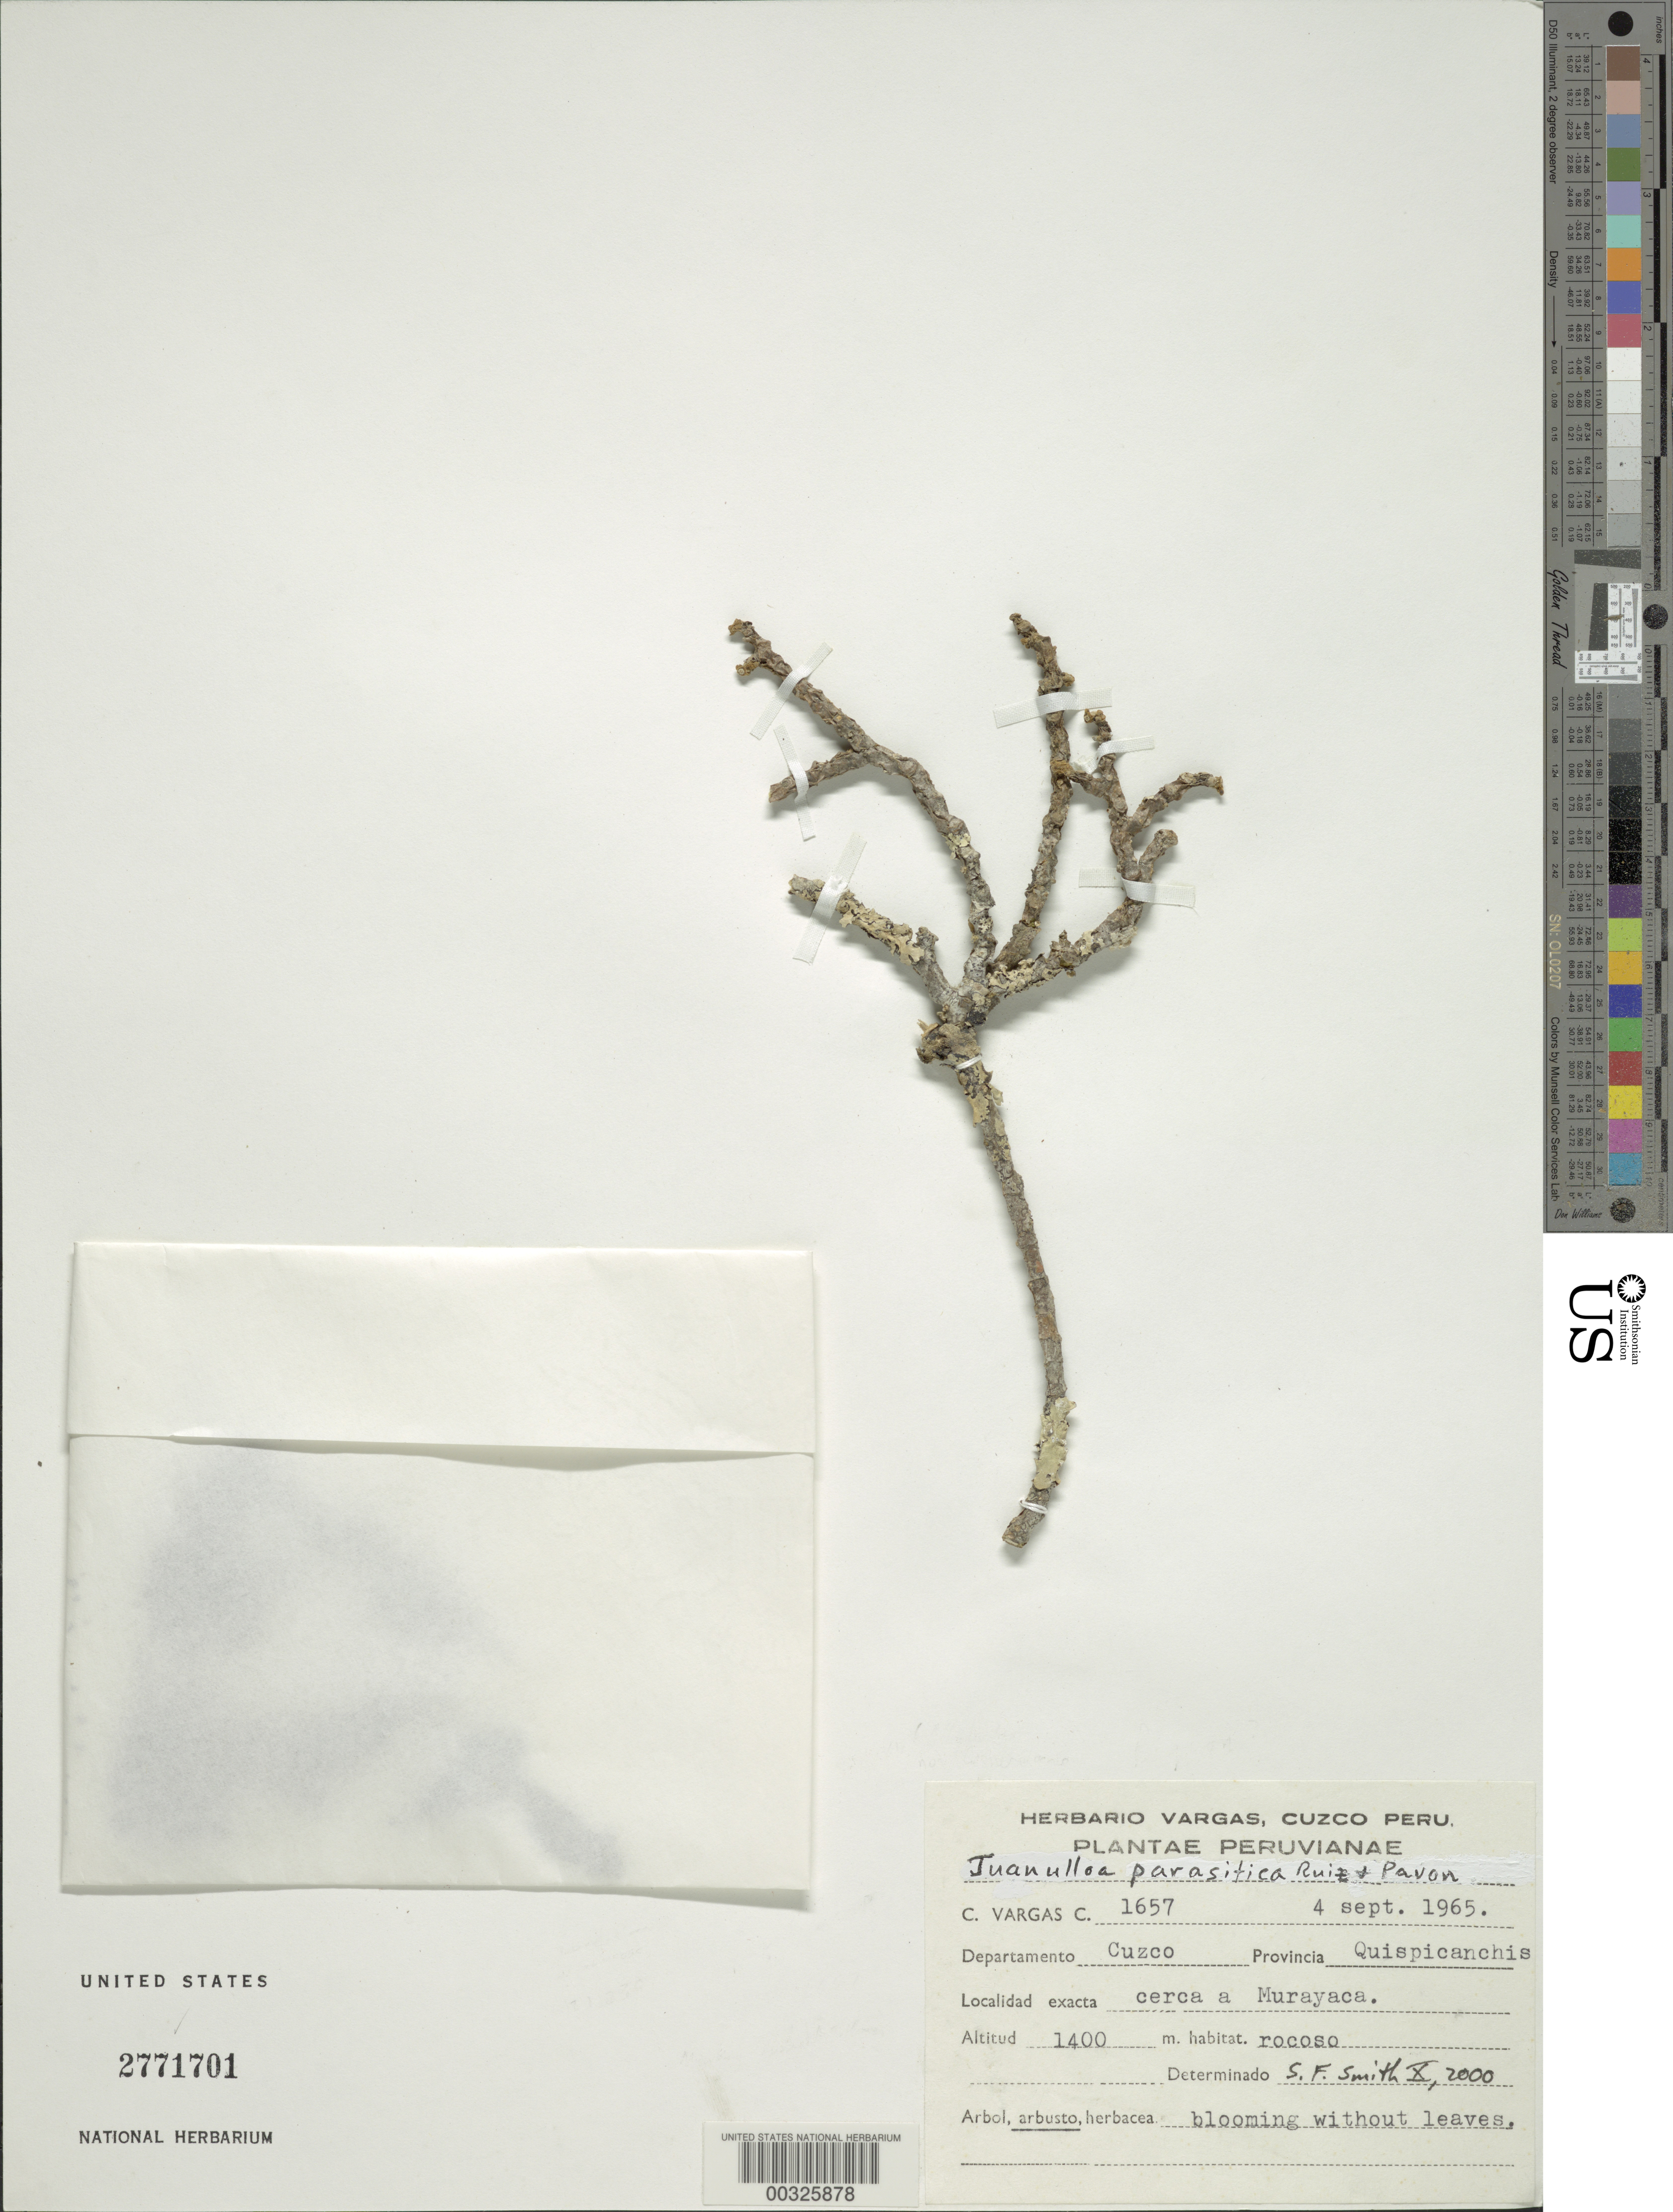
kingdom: Plantae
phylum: Tracheophyta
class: Magnoliopsida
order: Solanales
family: Solanaceae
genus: Juanulloa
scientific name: Juanulloa parasitica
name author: Ruiz & Pav.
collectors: C. Vargas Calderón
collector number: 1657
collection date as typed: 04 Sep 1965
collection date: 1965-09-04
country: Peru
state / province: Cusco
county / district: Quispicanchis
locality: near Murayaca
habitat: Rocky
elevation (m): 1400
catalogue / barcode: US 2771701